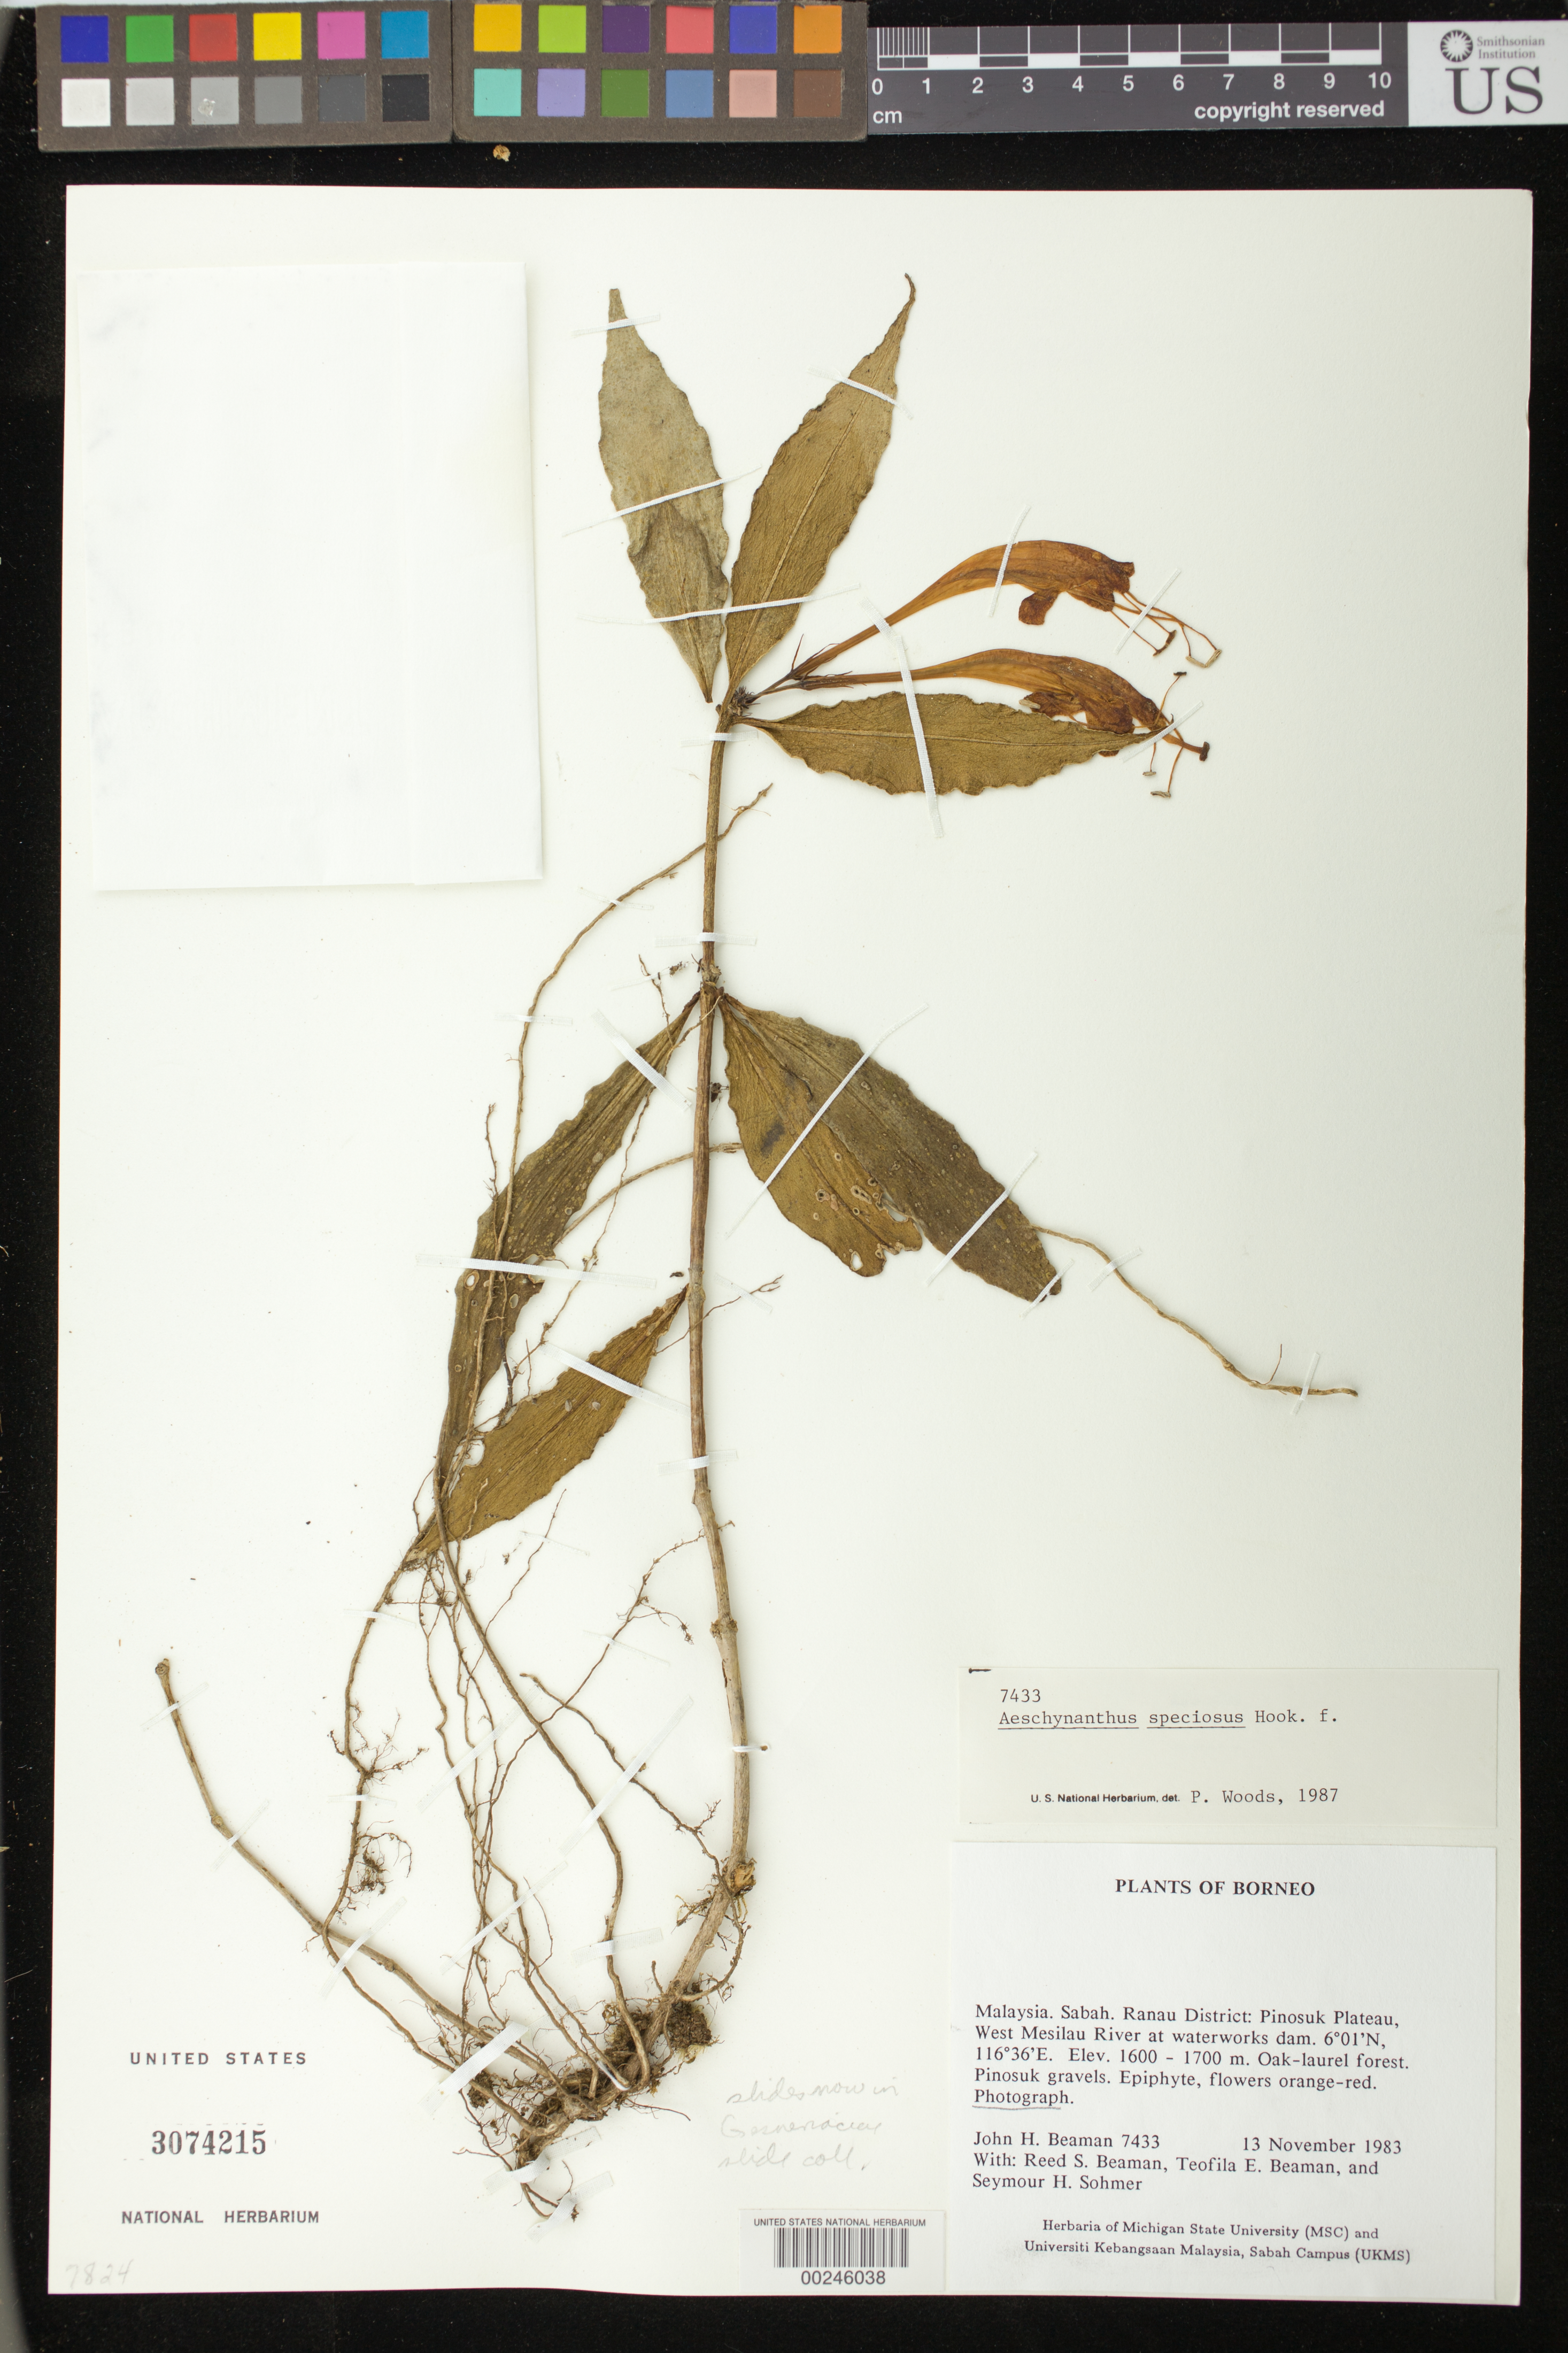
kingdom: Plantae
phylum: Tracheophyta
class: Magnoliopsida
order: Lamiales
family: Gesneriaceae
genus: Aeschynanthus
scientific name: Aeschynanthus speciosus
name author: Hook.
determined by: Woods, P.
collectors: J. H. Beaman, R. S. Beaman, T. E. Beaman & S. H. Sohmer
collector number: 7433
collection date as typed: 13 Nov 1983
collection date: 1983-11-13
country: Malaysia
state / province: Sabah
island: Borneo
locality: Ranau dist, pinosuk plateau, west mesilau river at waterworks dam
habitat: Oak-laurel forest, pinosuk gravels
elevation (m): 1600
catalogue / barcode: US 3074215